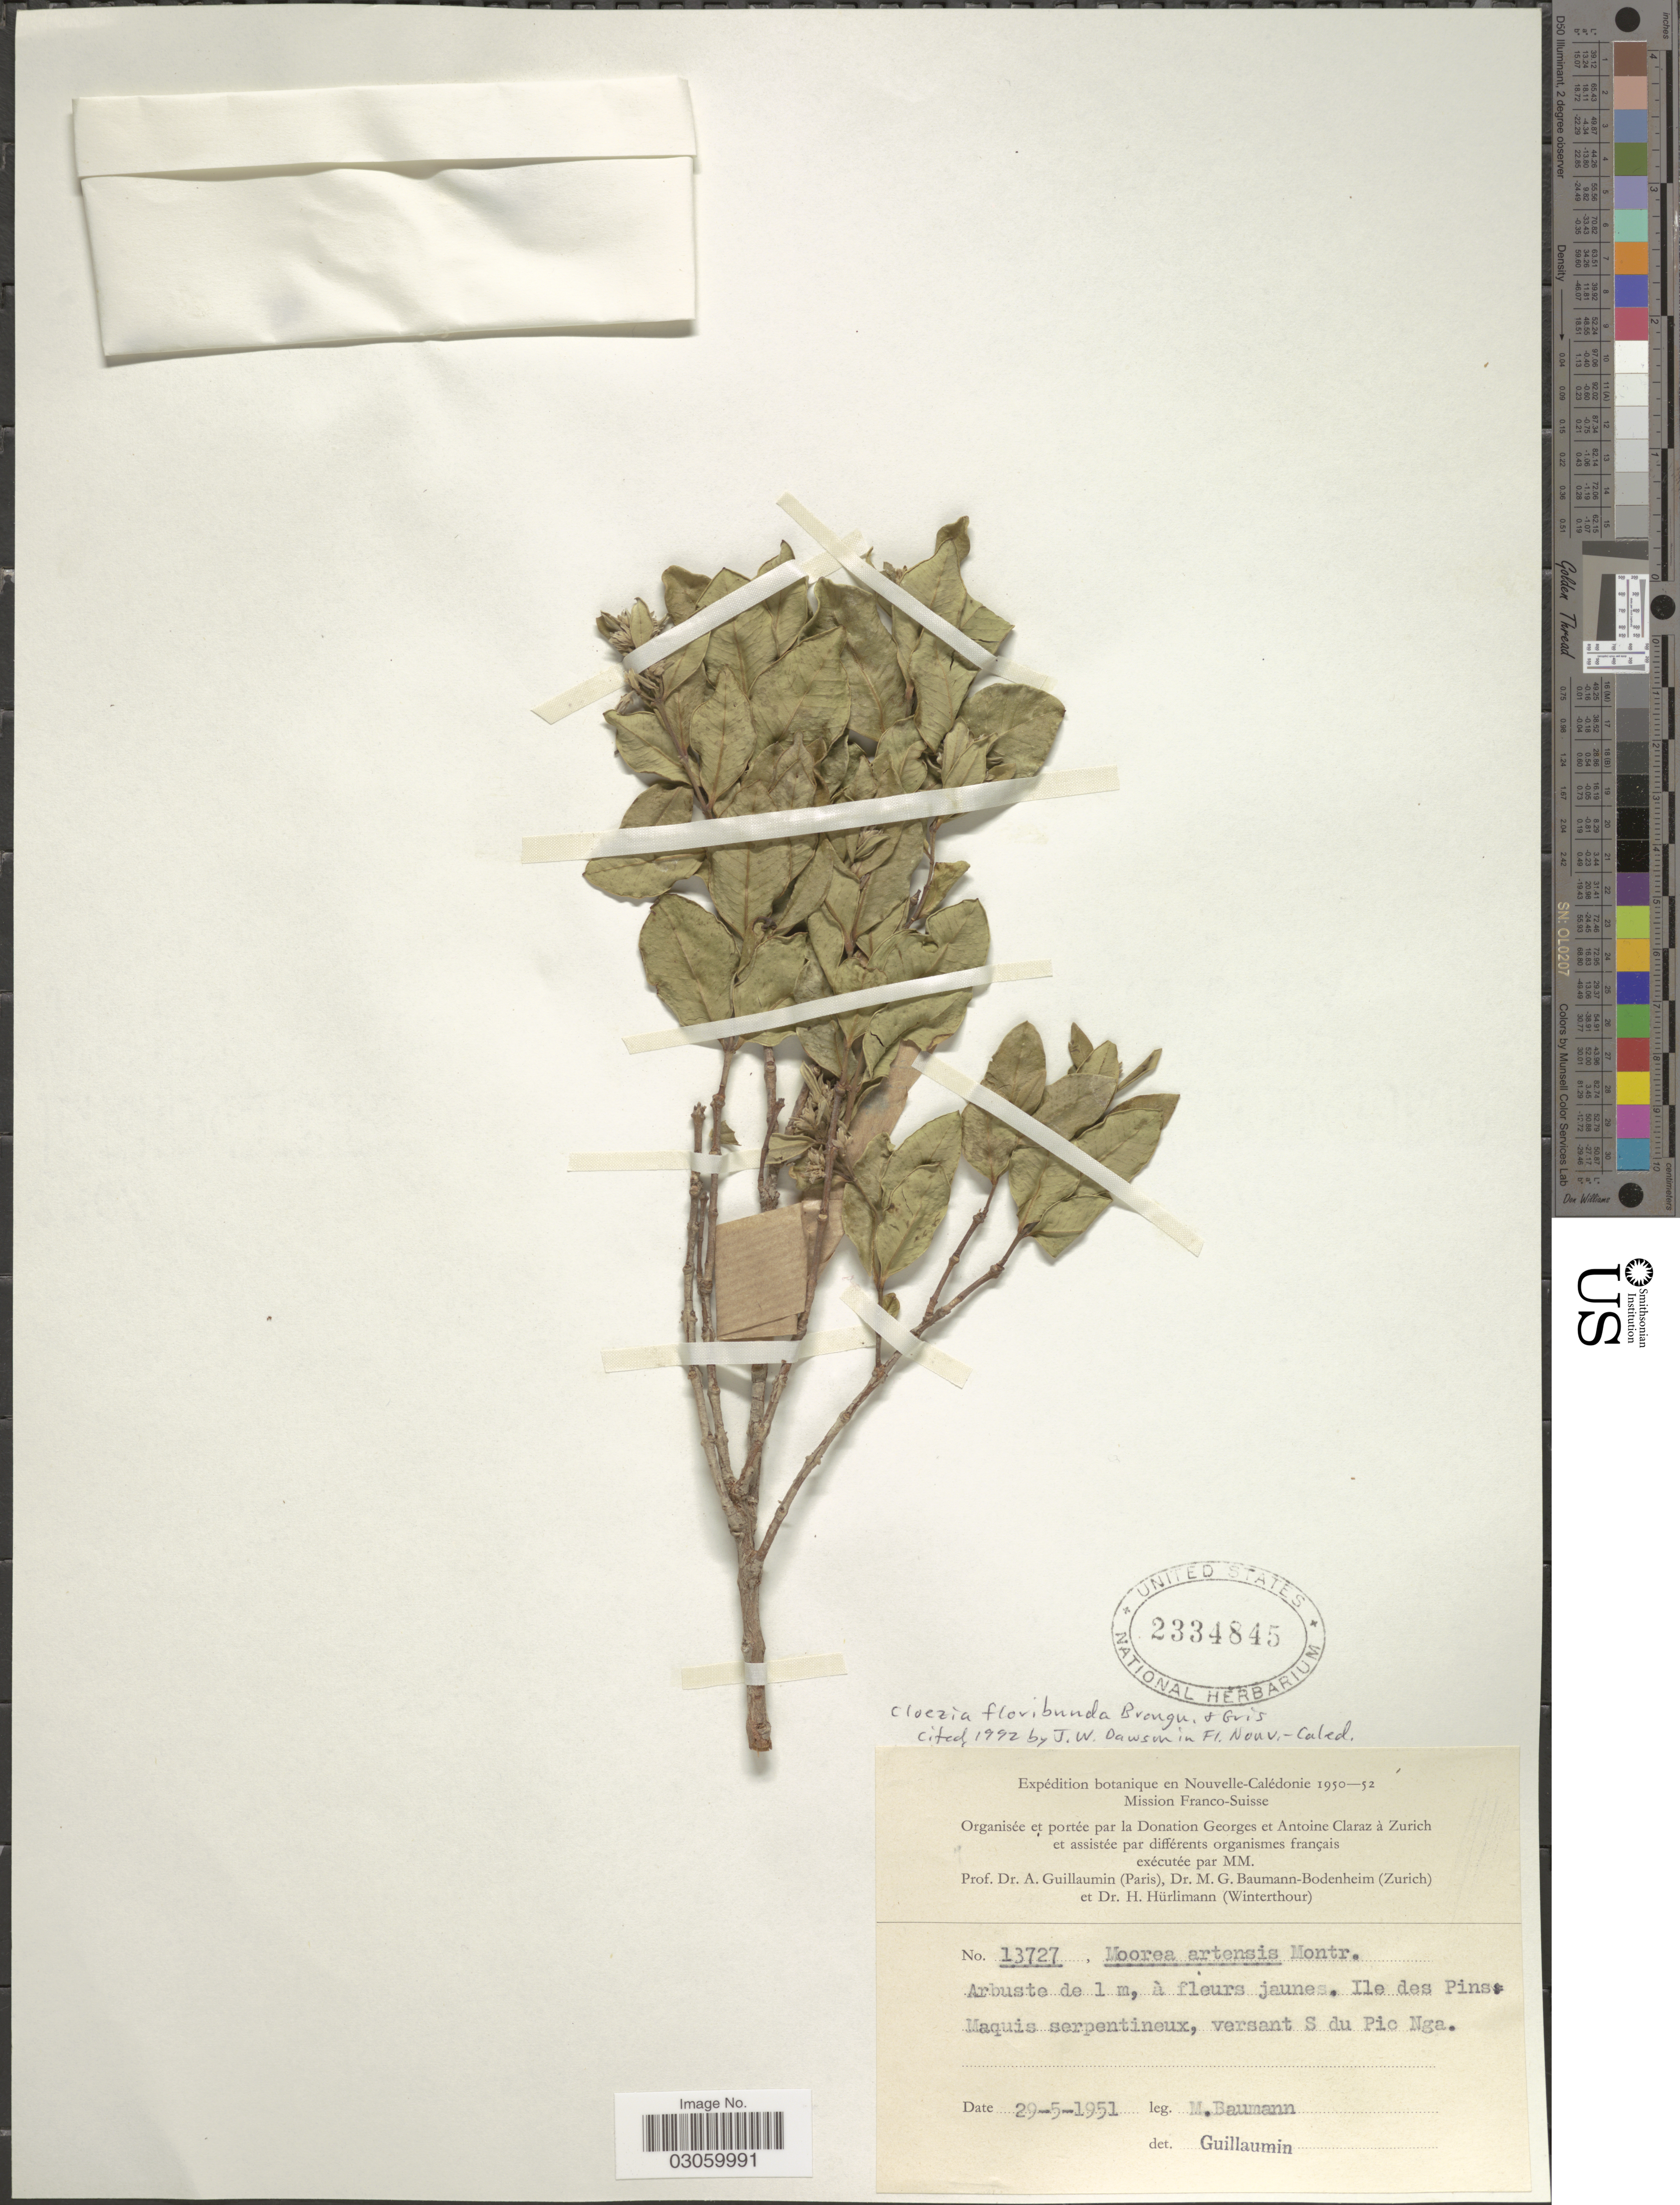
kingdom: Plantae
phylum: Tracheophyta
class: Magnoliopsida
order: Myrtales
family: Myrtaceae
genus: Cloezia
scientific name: Cloezia floribunda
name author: Brongn. & Gris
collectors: M. Baumann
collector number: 13727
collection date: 1951-05-29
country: New Caledonia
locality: Nouvelle-Calédonie, Ile des Pins: Maquis serpentineux, versant S du Pic Nga.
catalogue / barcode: US 2334845